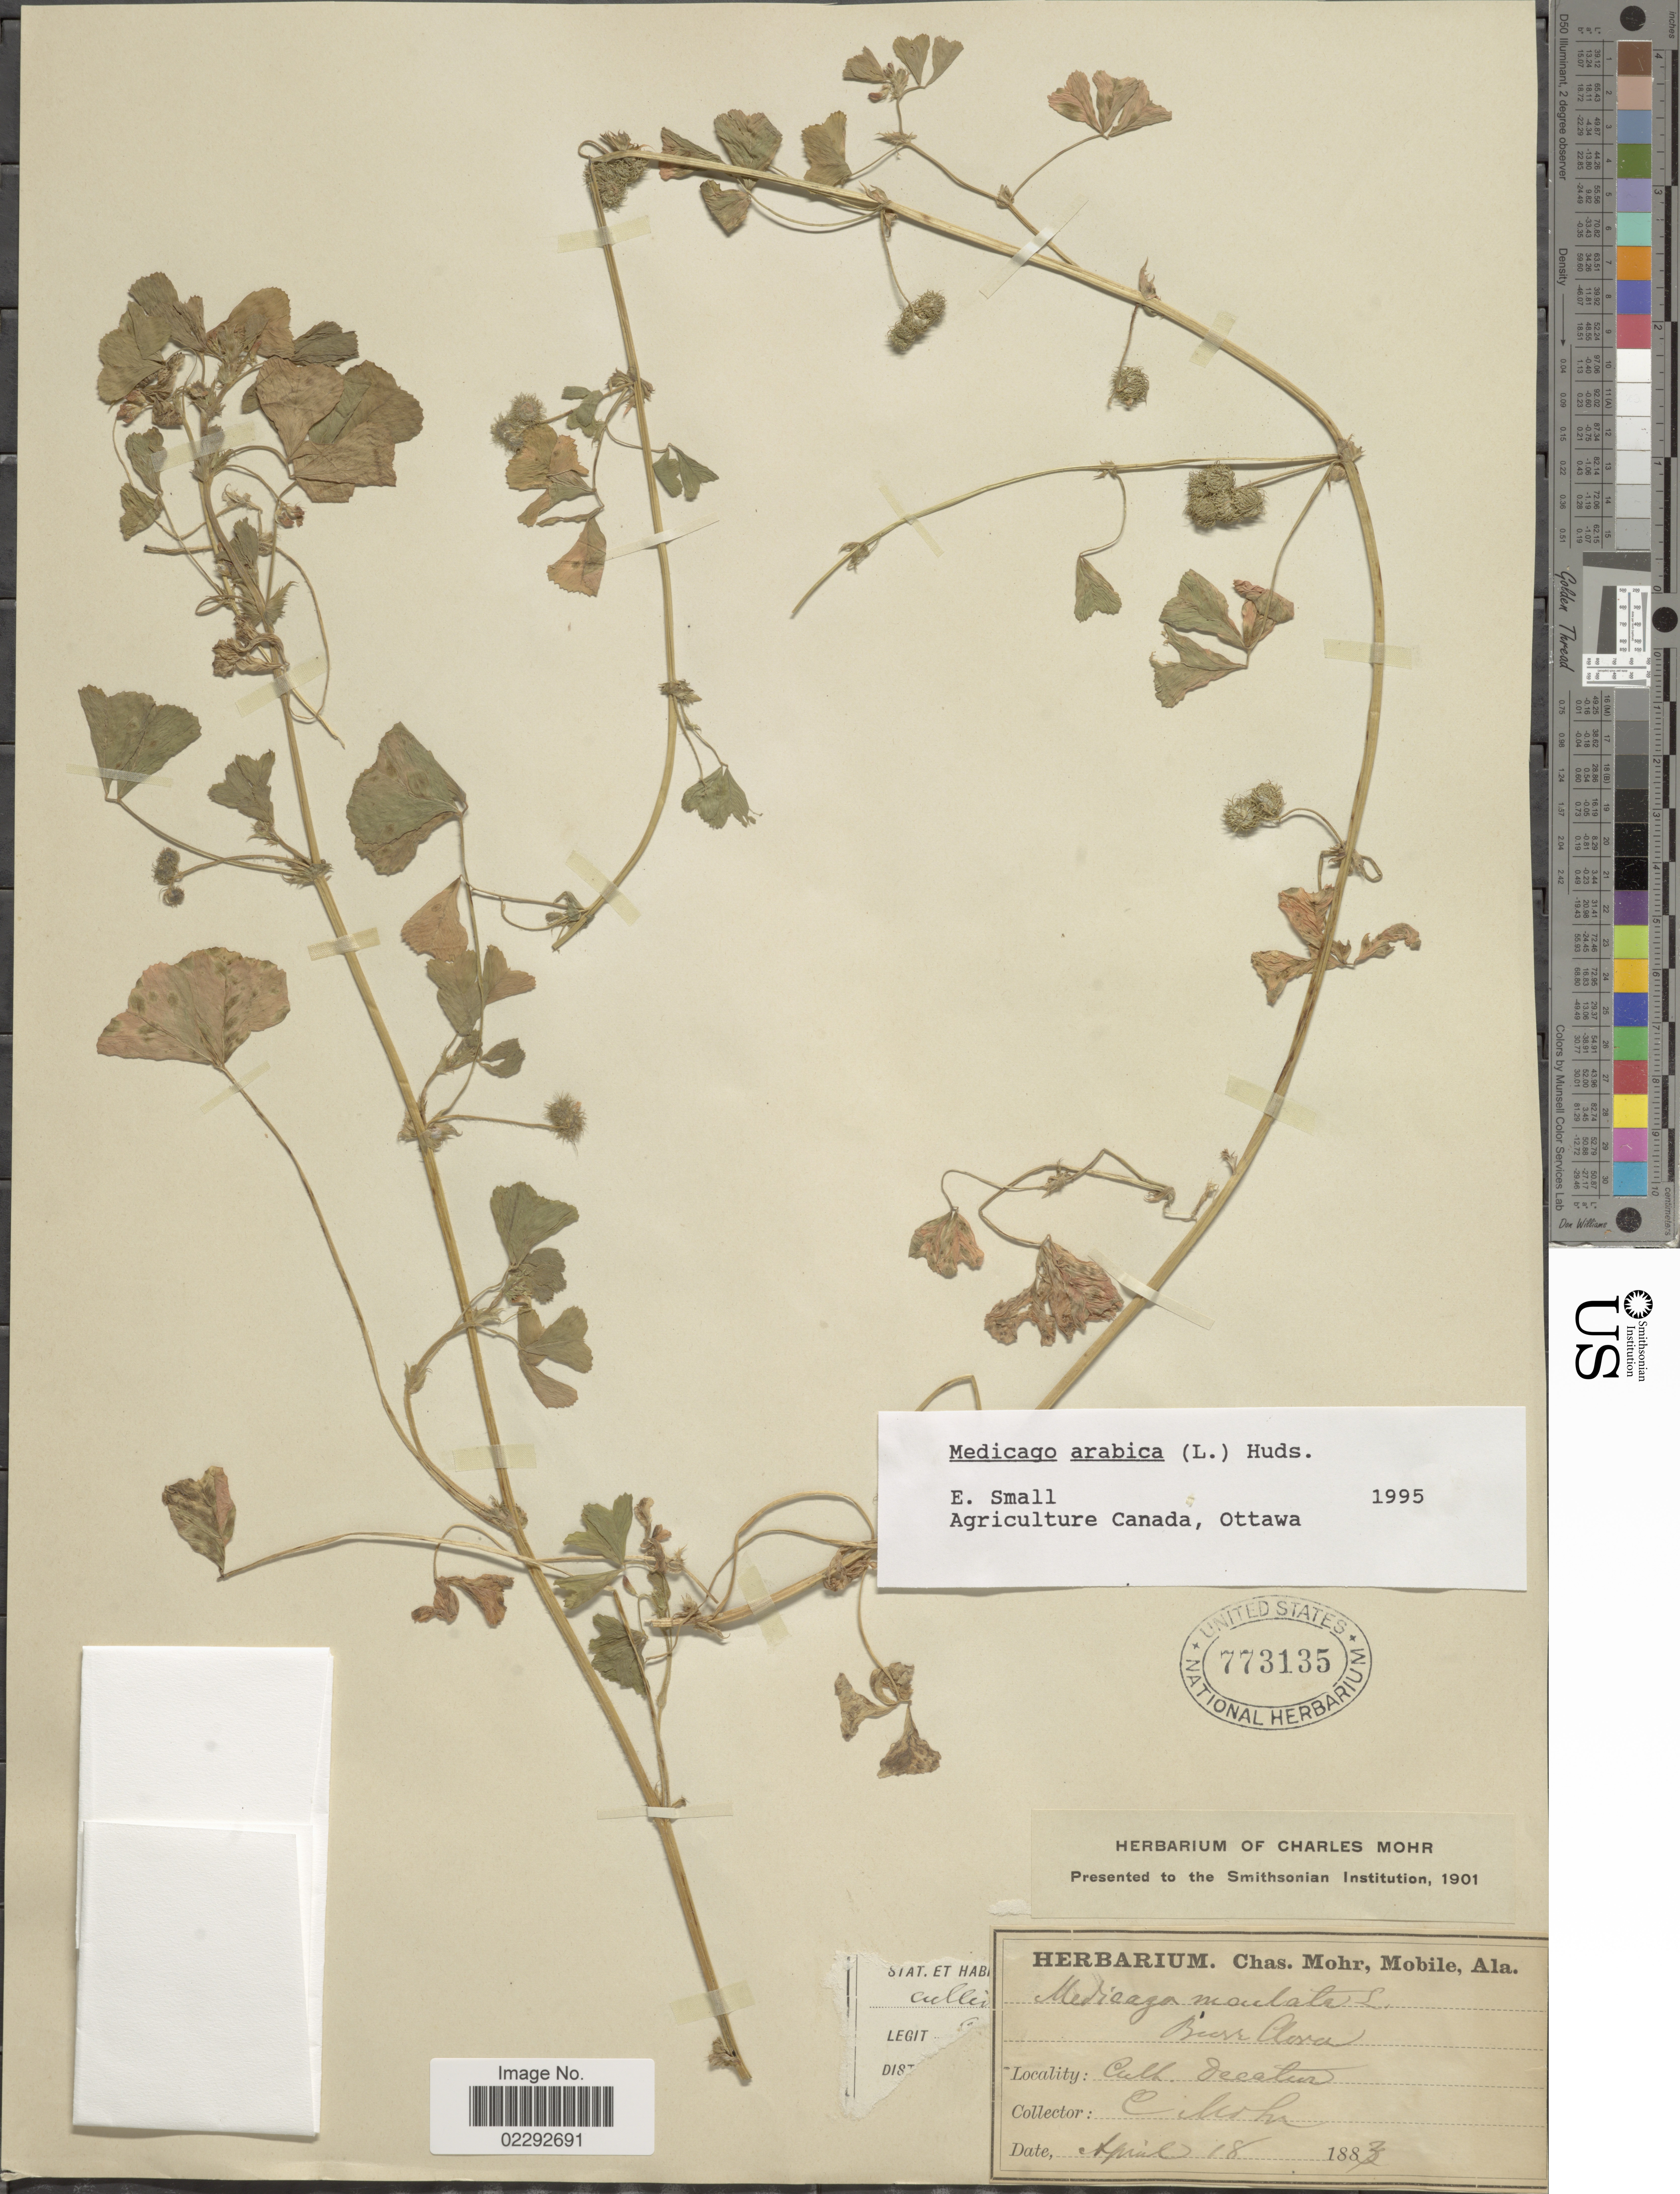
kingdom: Plantae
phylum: Tracheophyta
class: Magnoliopsida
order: Fabales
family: Fabaceae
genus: Medicago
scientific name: Medicago arabica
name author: (L.) Huds.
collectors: Mohr, C. T. (herbarium)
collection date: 1883-04-18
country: United States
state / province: Georgia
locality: Decatur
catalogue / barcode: US 773135